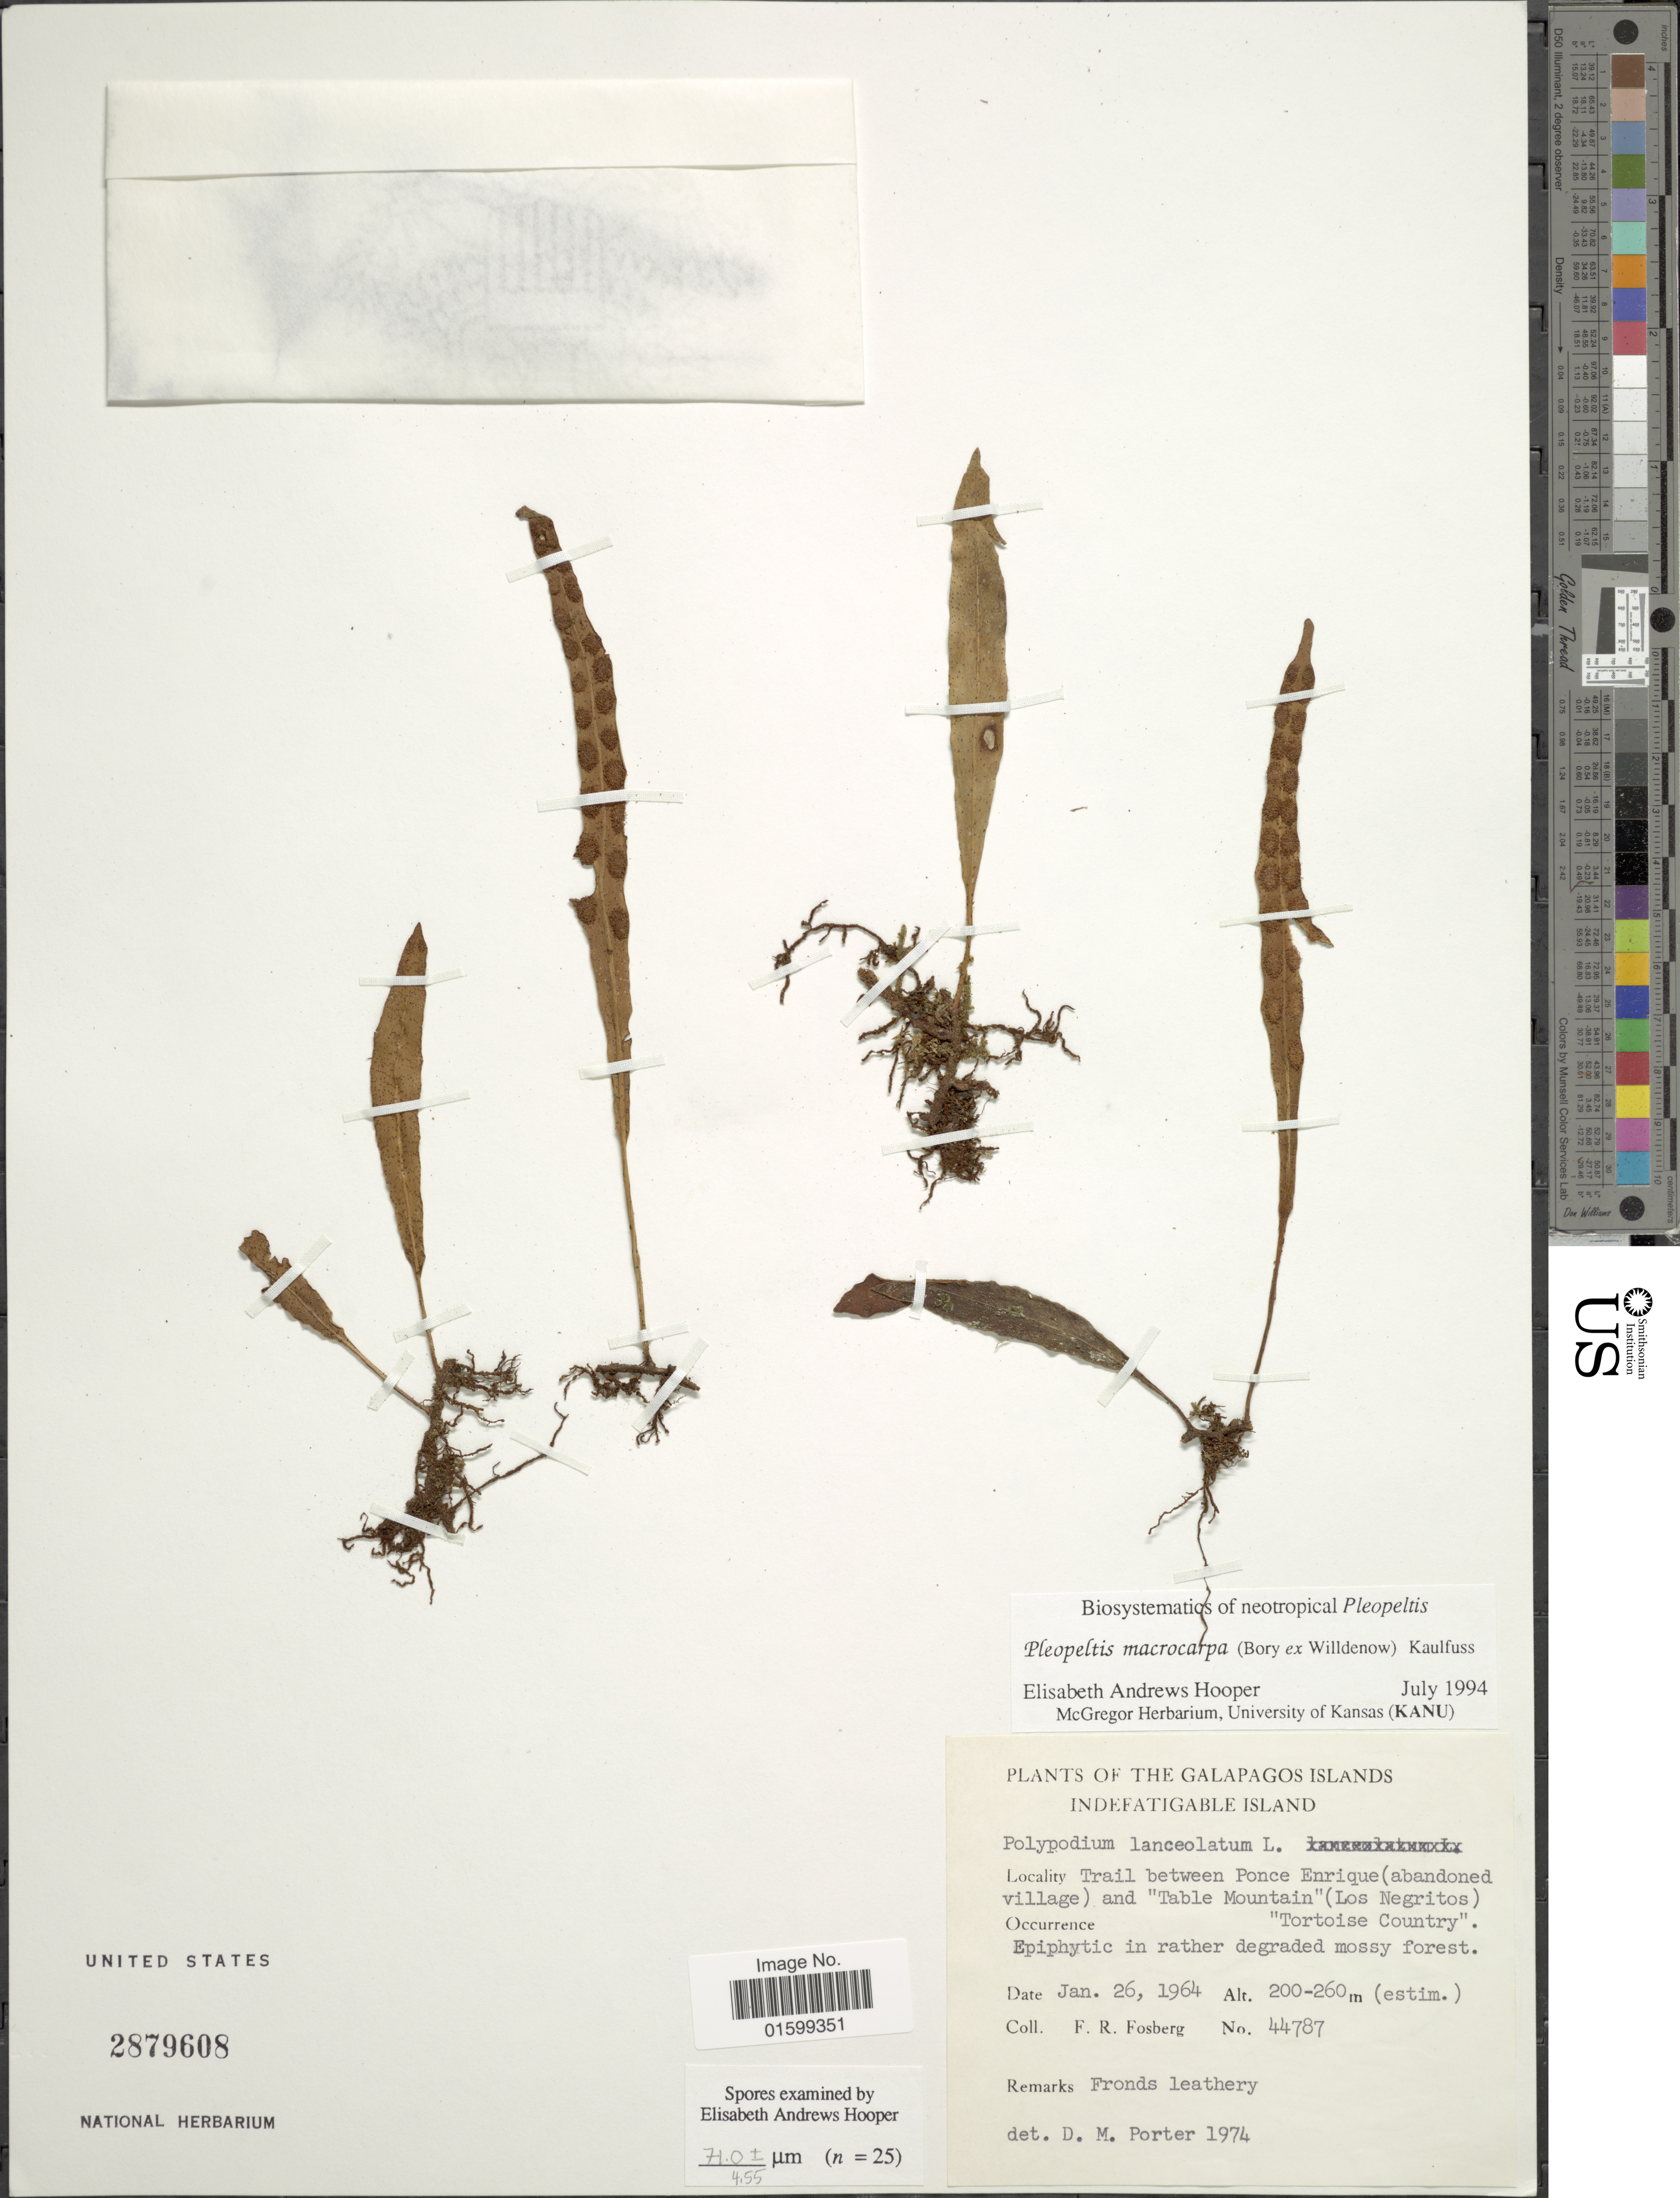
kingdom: Plantae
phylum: Tracheophyta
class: Polypodiopsida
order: Polypodiales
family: Polypodiaceae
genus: Pleopeltis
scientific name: Pleopeltis macrocarpa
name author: (Bory ex Willd.) Kaulf.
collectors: F. R. Fosberg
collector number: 44787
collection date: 1964-01-26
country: Ecuador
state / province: Colón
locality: Galapagos Islands, Indefatigable Island, trail between Ponce Enrique (abondonede village) and Table Mountain(Los Negritos), Tortoise Country, epiphytic in rather degraded mossy forest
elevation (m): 200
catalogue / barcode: US 2879608